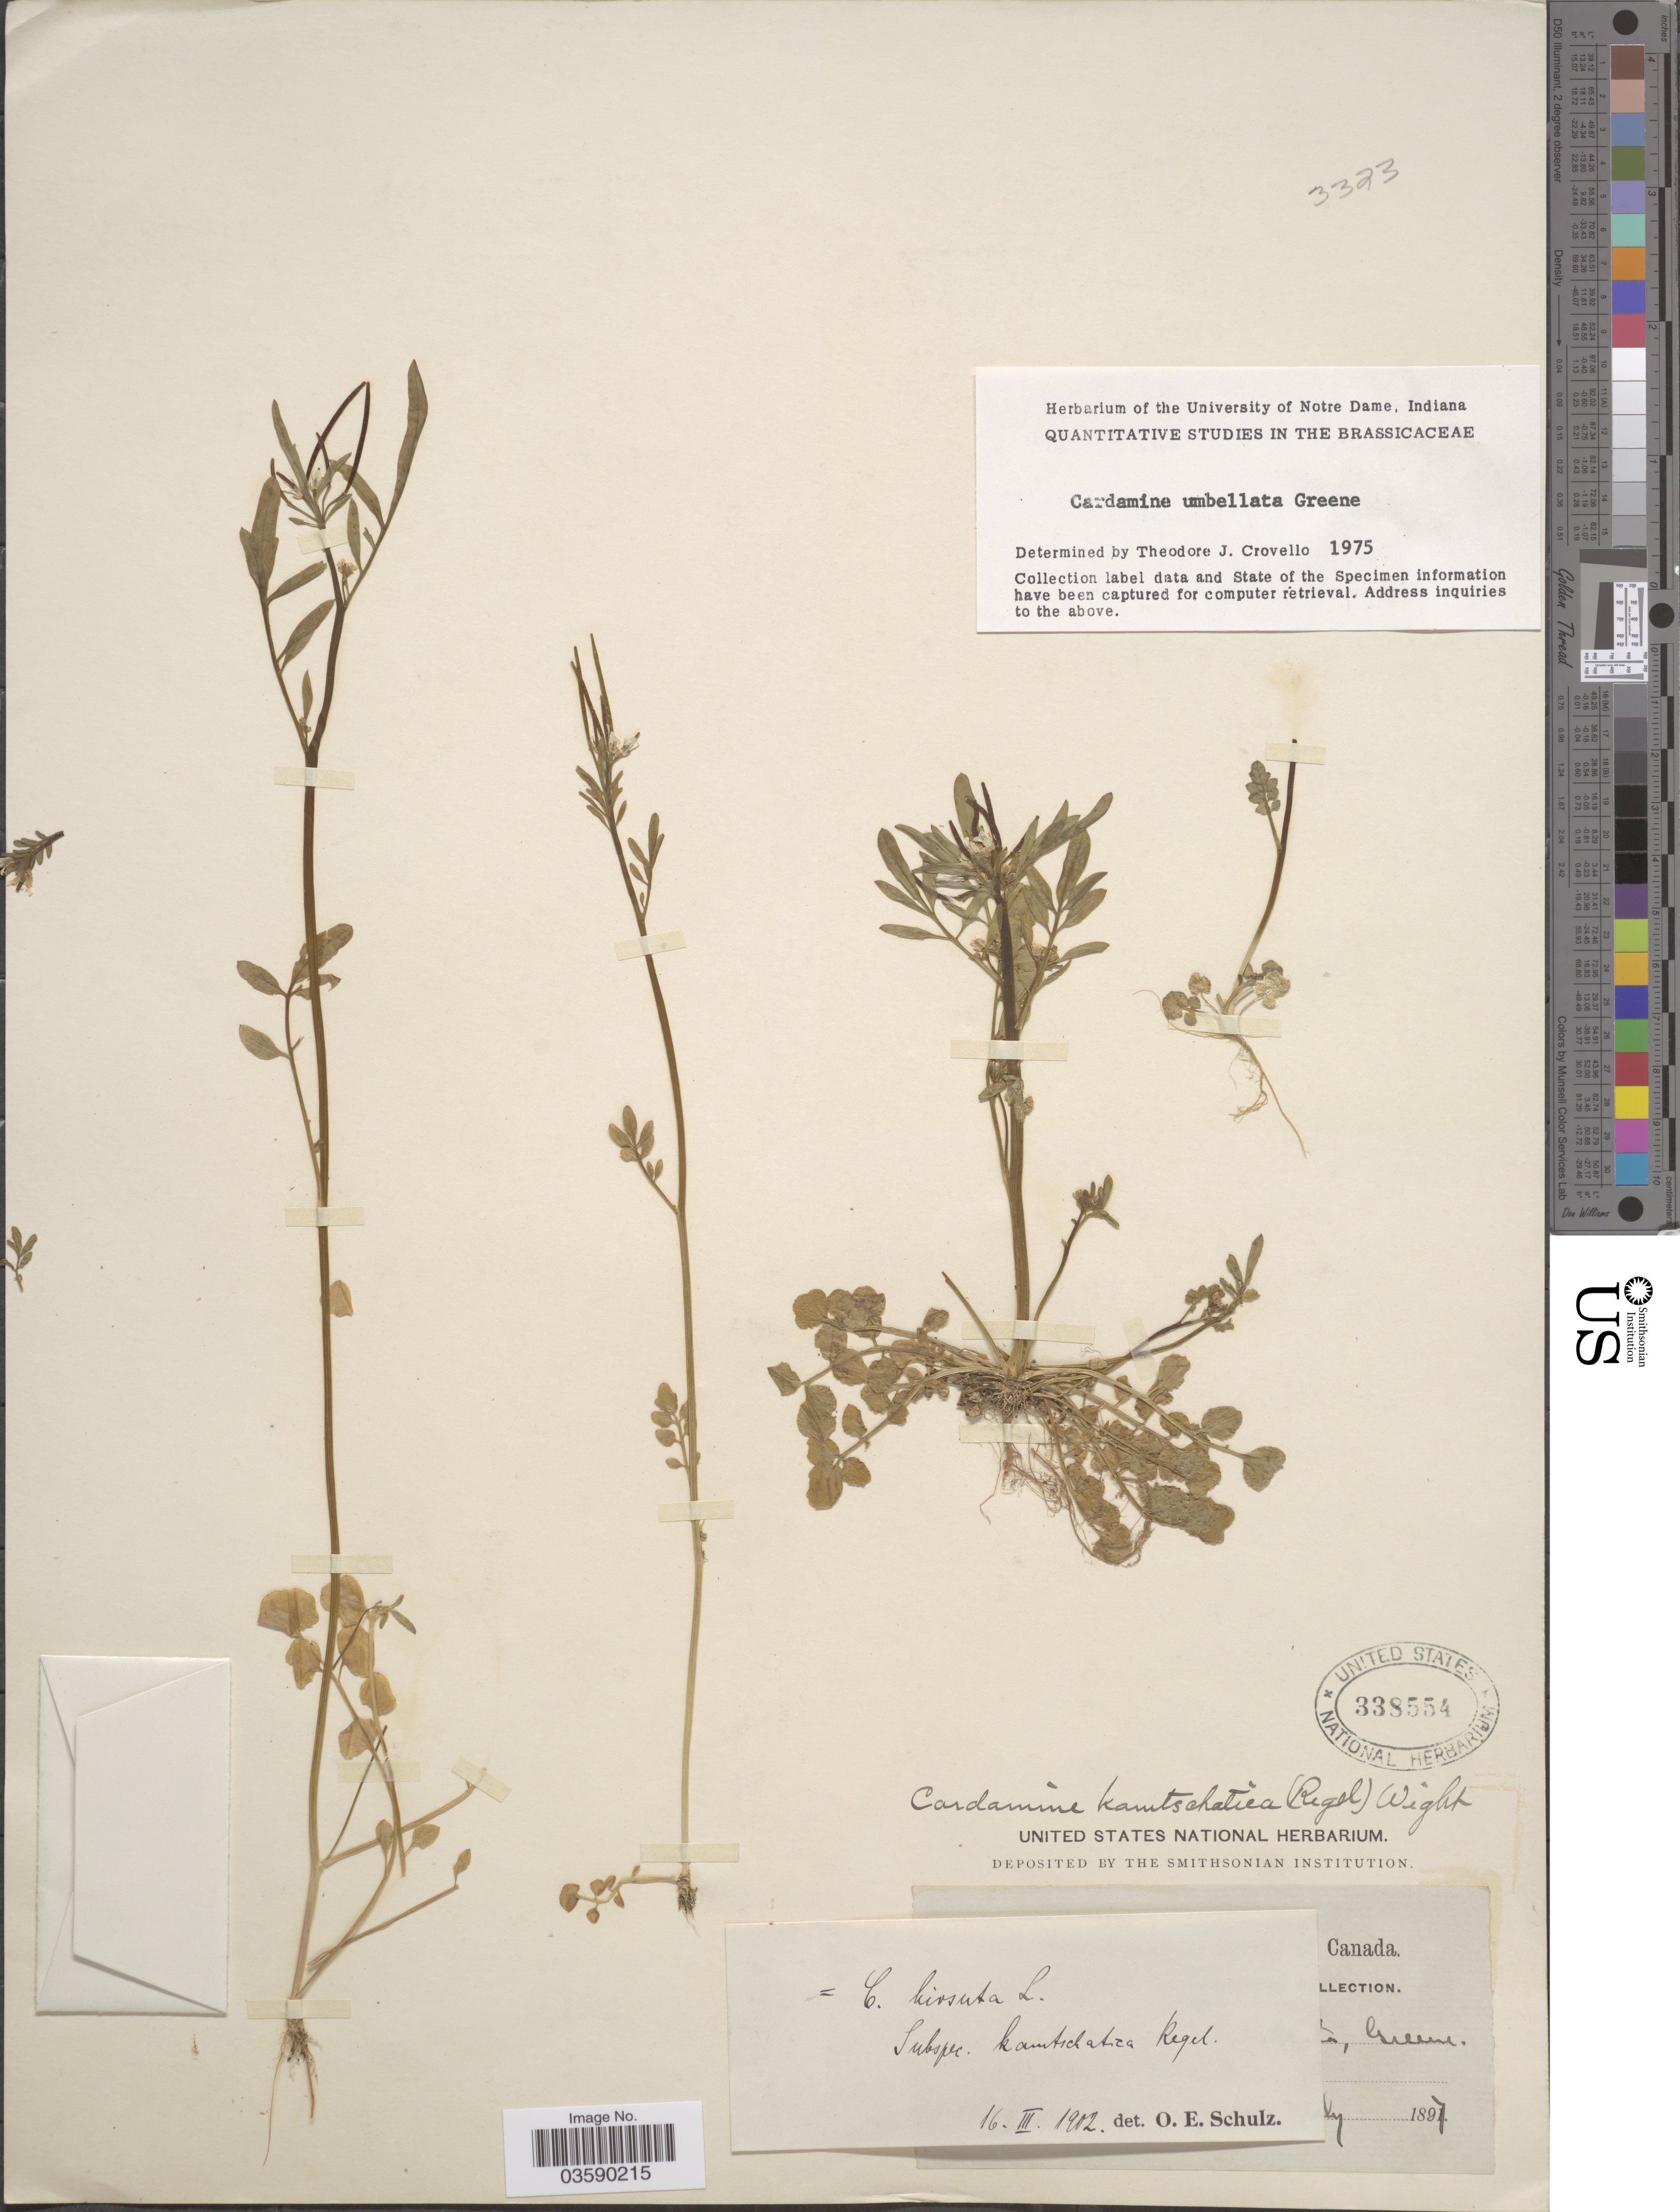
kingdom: Plantae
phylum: Tracheophyta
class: Magnoliopsida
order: Brassicales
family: Brassicaceae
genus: Cardamine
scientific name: Cardamine umbellata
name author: Greene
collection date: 1897-06/1897-07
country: Canada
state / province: Nova Scotia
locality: St. Paul Island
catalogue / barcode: US 338554